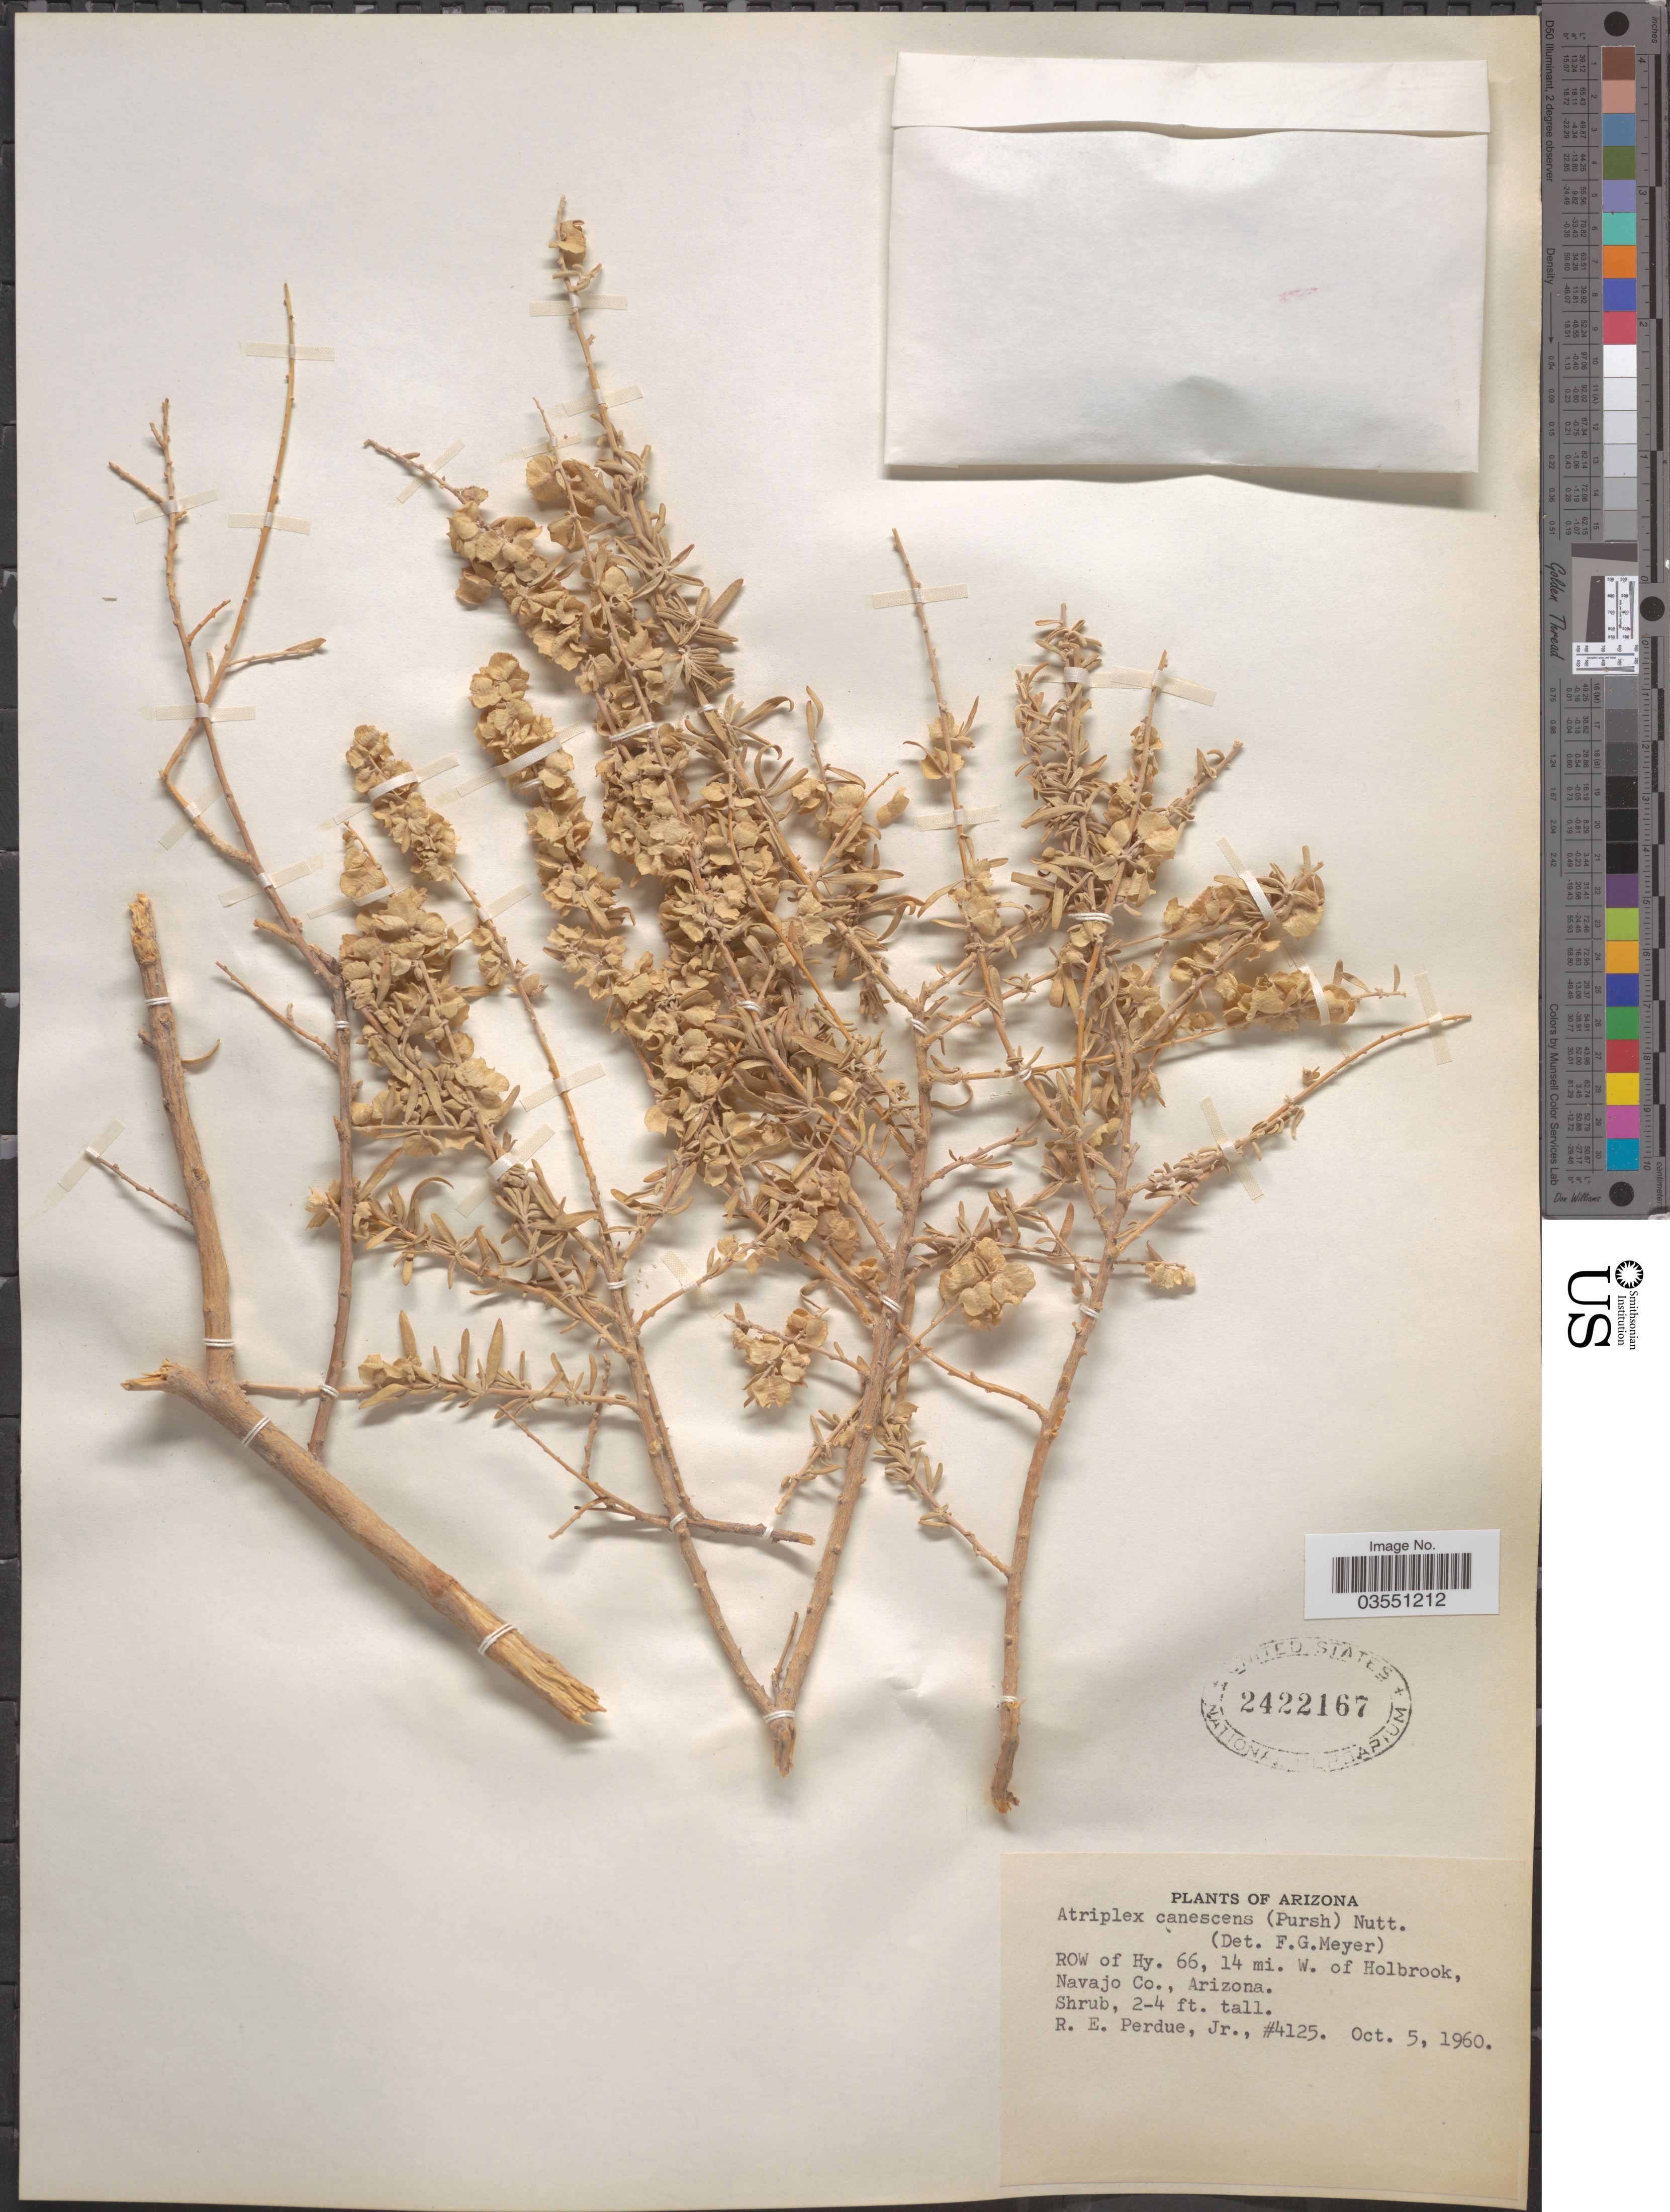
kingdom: Plantae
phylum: Tracheophyta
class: Magnoliopsida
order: Caryophyllales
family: Amaranthaceae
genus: Atriplex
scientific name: Atriplex canescens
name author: (Pursh) Nutt.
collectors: R. E. Perdue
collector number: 4125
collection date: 1960-10-05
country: United States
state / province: Arizona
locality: Row of Hy. 66, 14 mi. W of Holbrook, Navajo Co.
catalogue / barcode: US 2422167